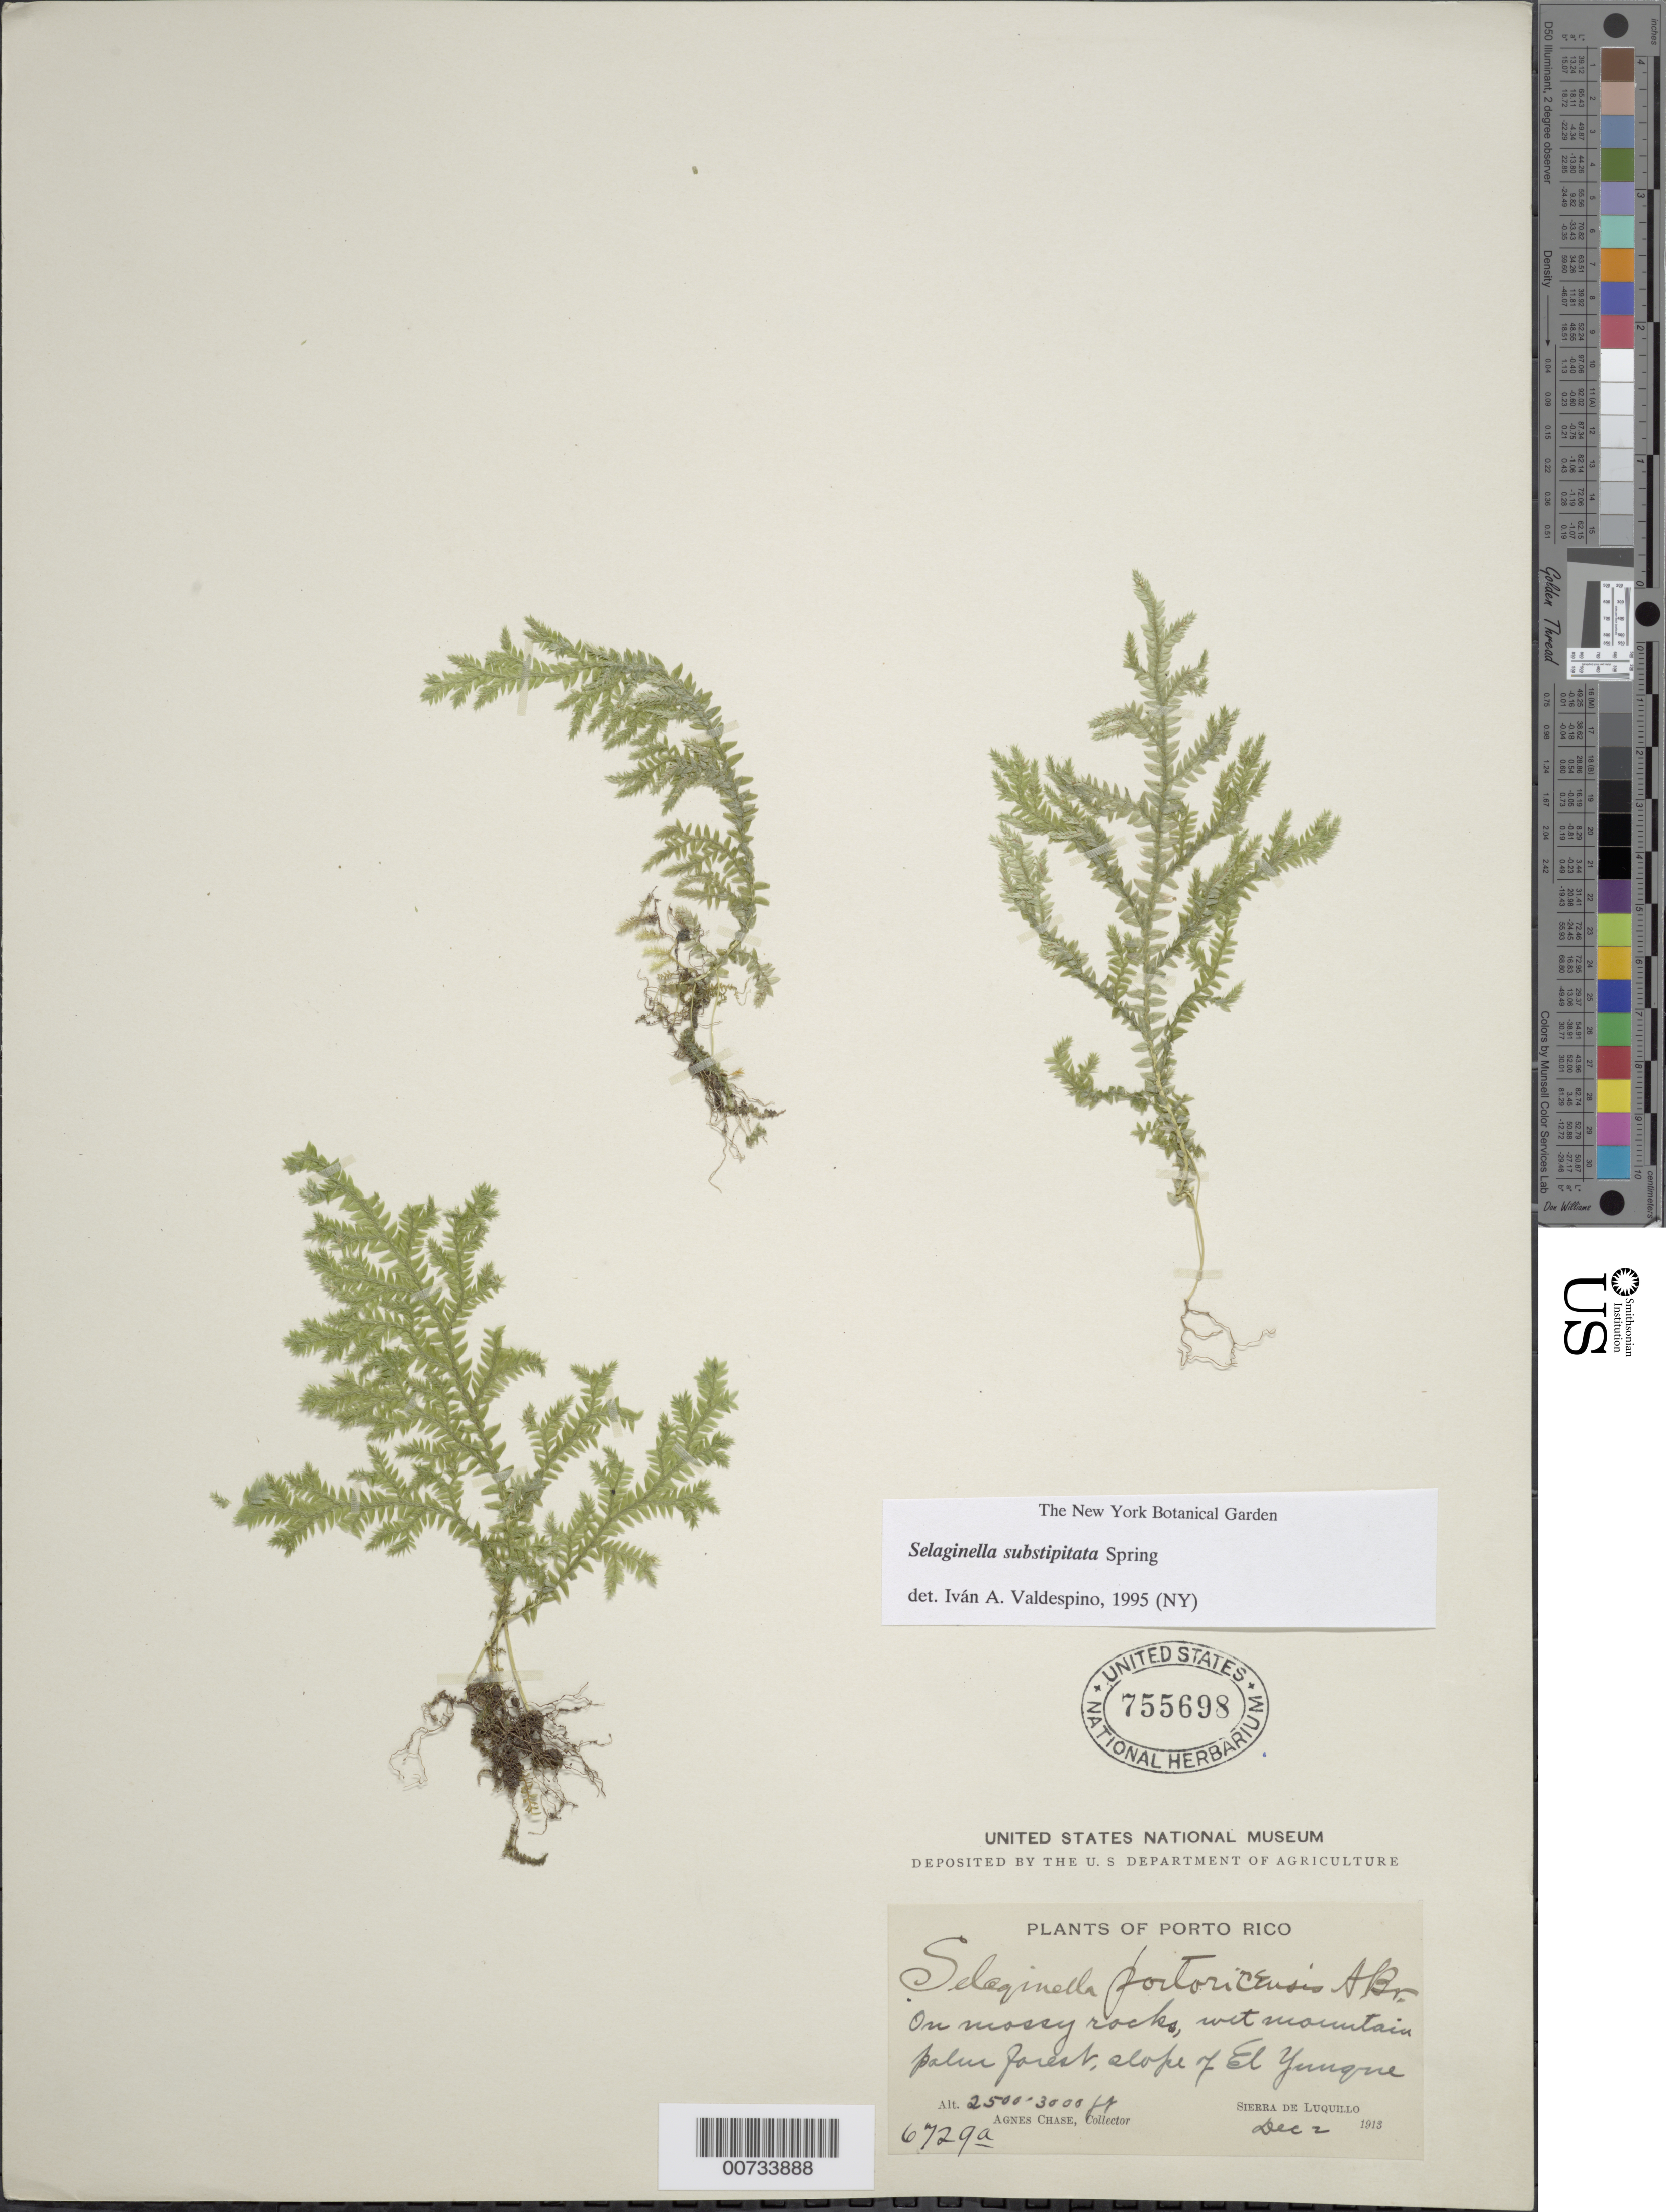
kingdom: Plantae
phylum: Tracheophyta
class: Lycopodiopsida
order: Selaginellales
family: Selaginellaceae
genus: Selaginella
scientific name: Selaginella substipitata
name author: Spring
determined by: Valdespino, I. A., (PMA), Universidad de Panama (PANAMA)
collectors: A. Chase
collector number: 6729a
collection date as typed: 02 Dec 1913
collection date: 1913-12-02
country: Puerto Rico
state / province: Luquillo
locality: Sierra de Luquillo, El Yunque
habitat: On mossy rocks, wet mountain palm forest, slope of El Yunque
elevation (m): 762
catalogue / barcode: US 755698